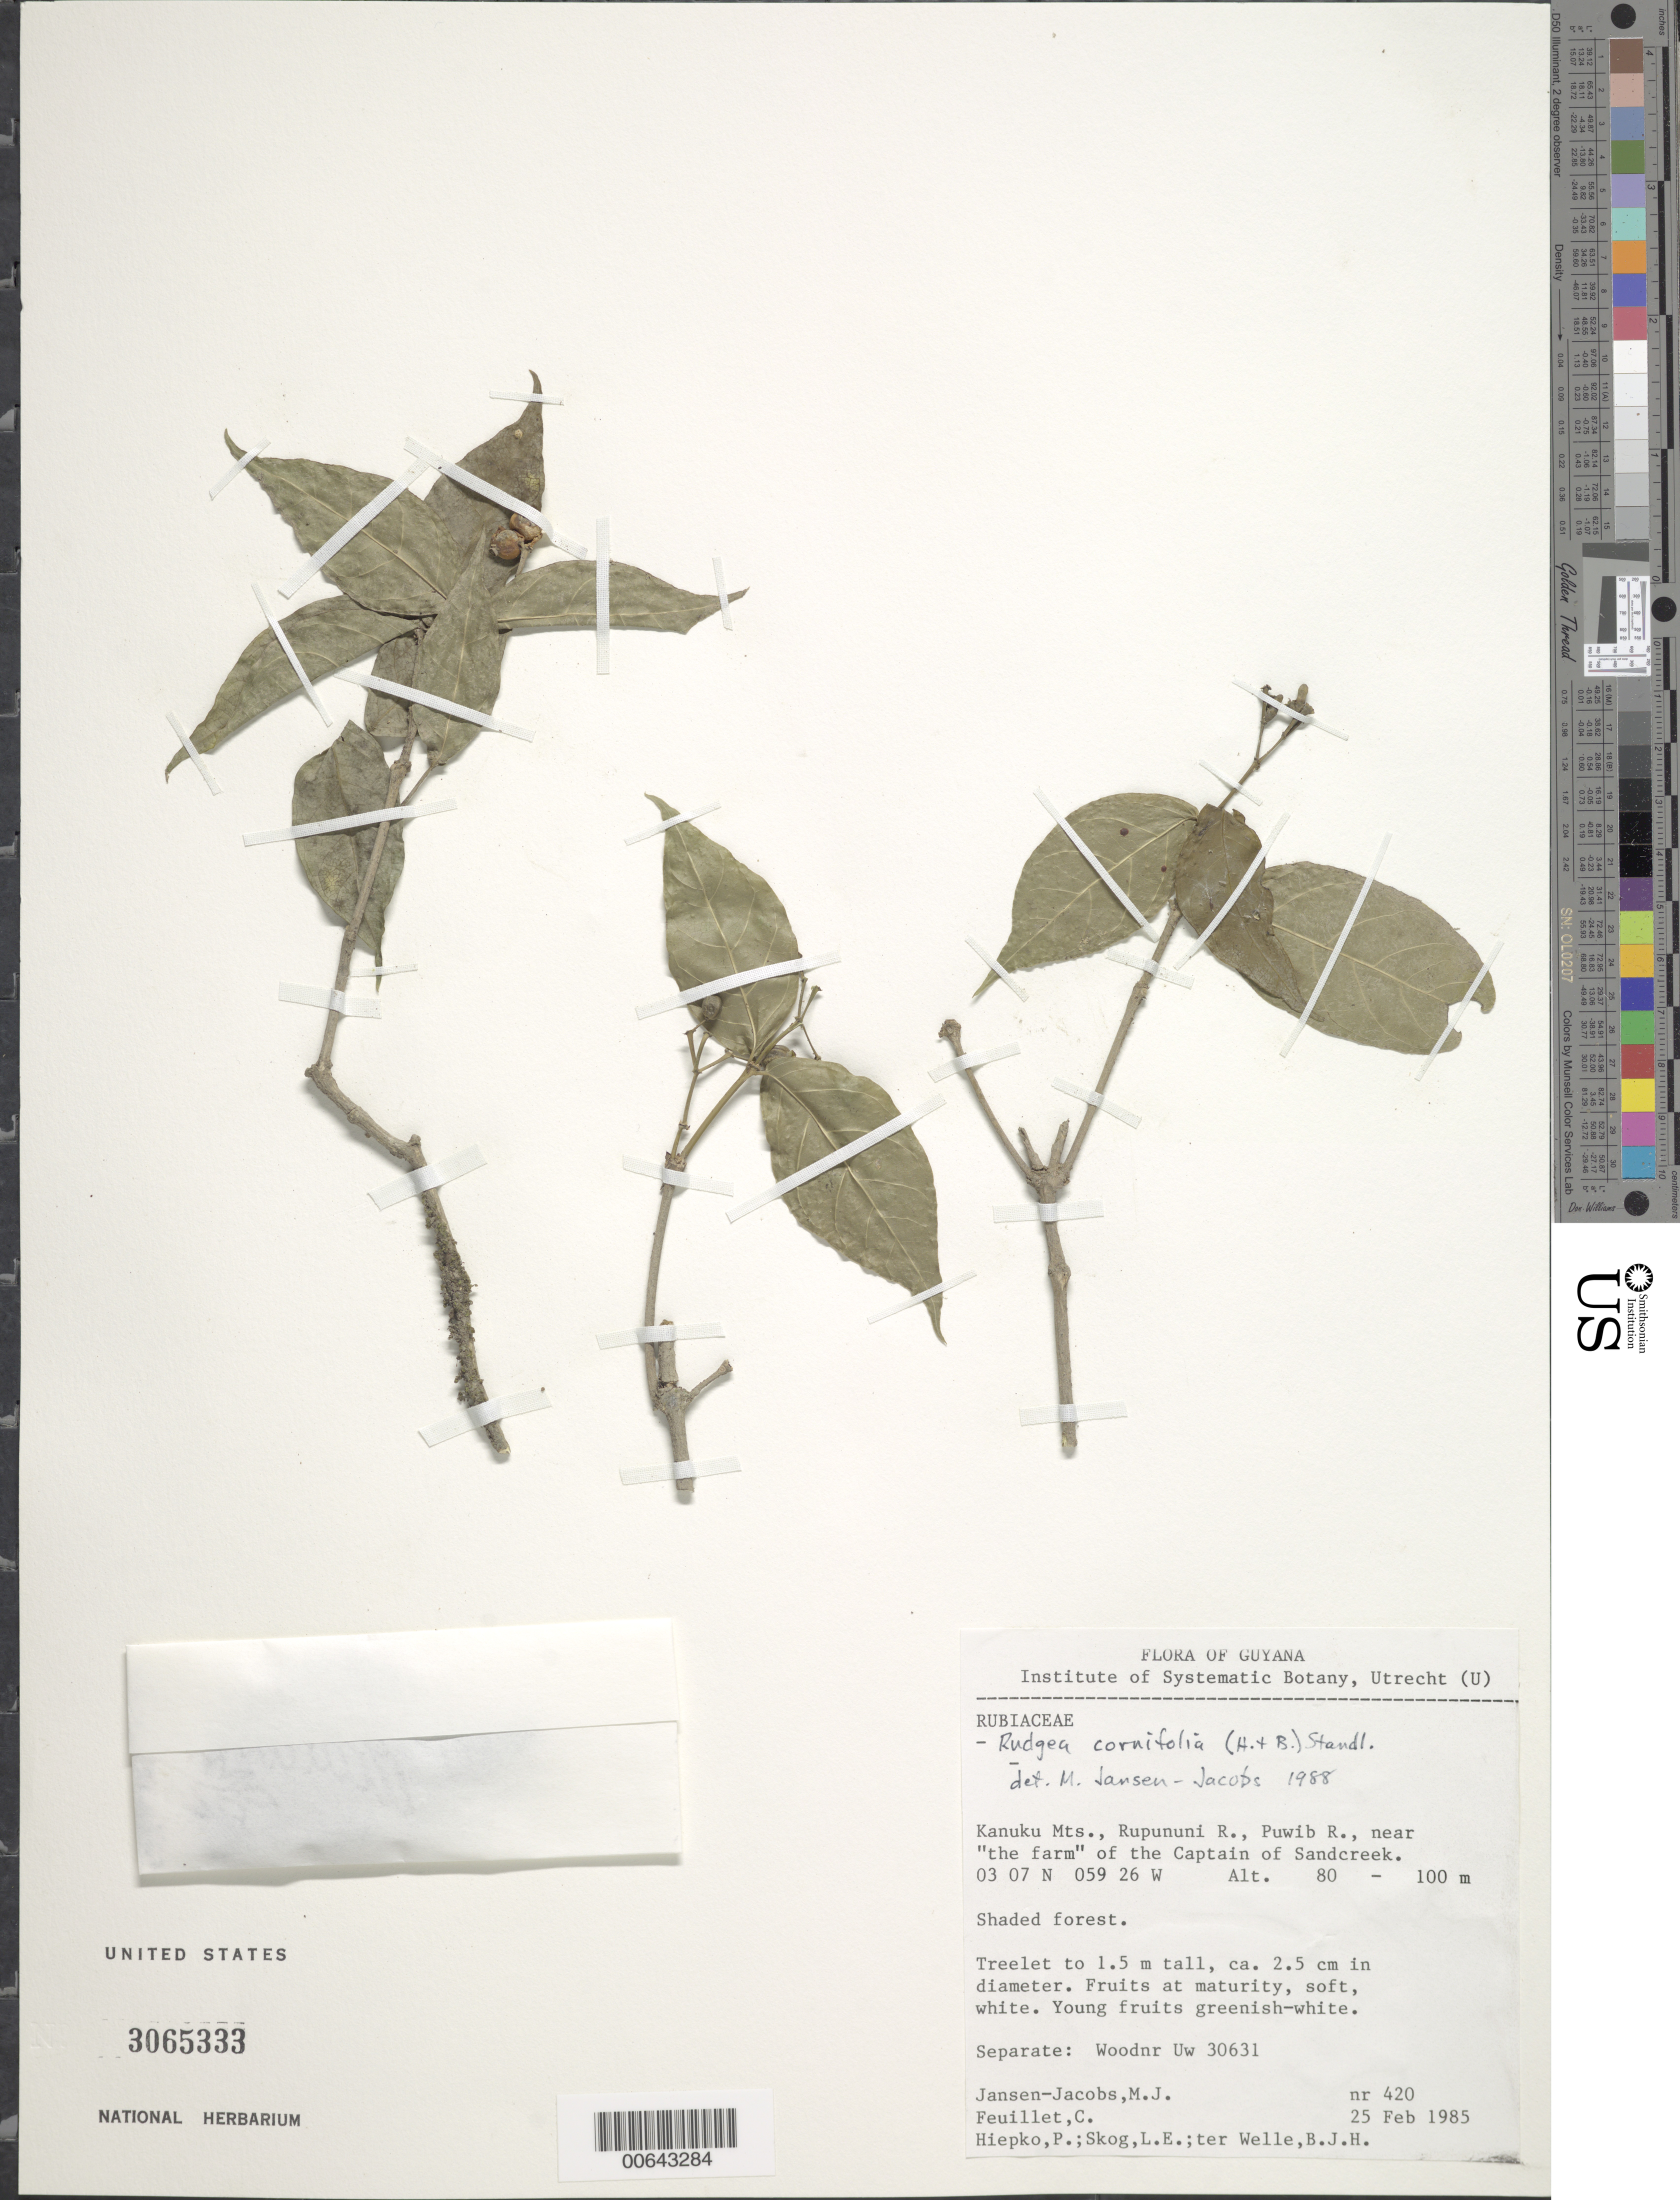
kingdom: Plantae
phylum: Tracheophyta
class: Magnoliopsida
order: Gentianales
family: Rubiaceae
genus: Rudgea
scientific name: Rudgea cornifolia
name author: (Kunth) Standl.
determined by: Jansen-Jacobs, M. J., (U), Nationaal Herbarium Nederland, Utrecht University branch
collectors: M. J. Jansen-Jacobs, C. Feuillet, P. H. Hiepko, L. E. Skog & B. Welle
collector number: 420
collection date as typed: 25-Feb-85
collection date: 1985-02-25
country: Guyana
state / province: U. Takutu-U. Essequibo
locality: Kanuku Mts., Rupununi R., Puwib R. near "the farm" of the Captain of Sandcreek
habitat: Shaded forest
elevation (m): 80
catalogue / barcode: US 3065333